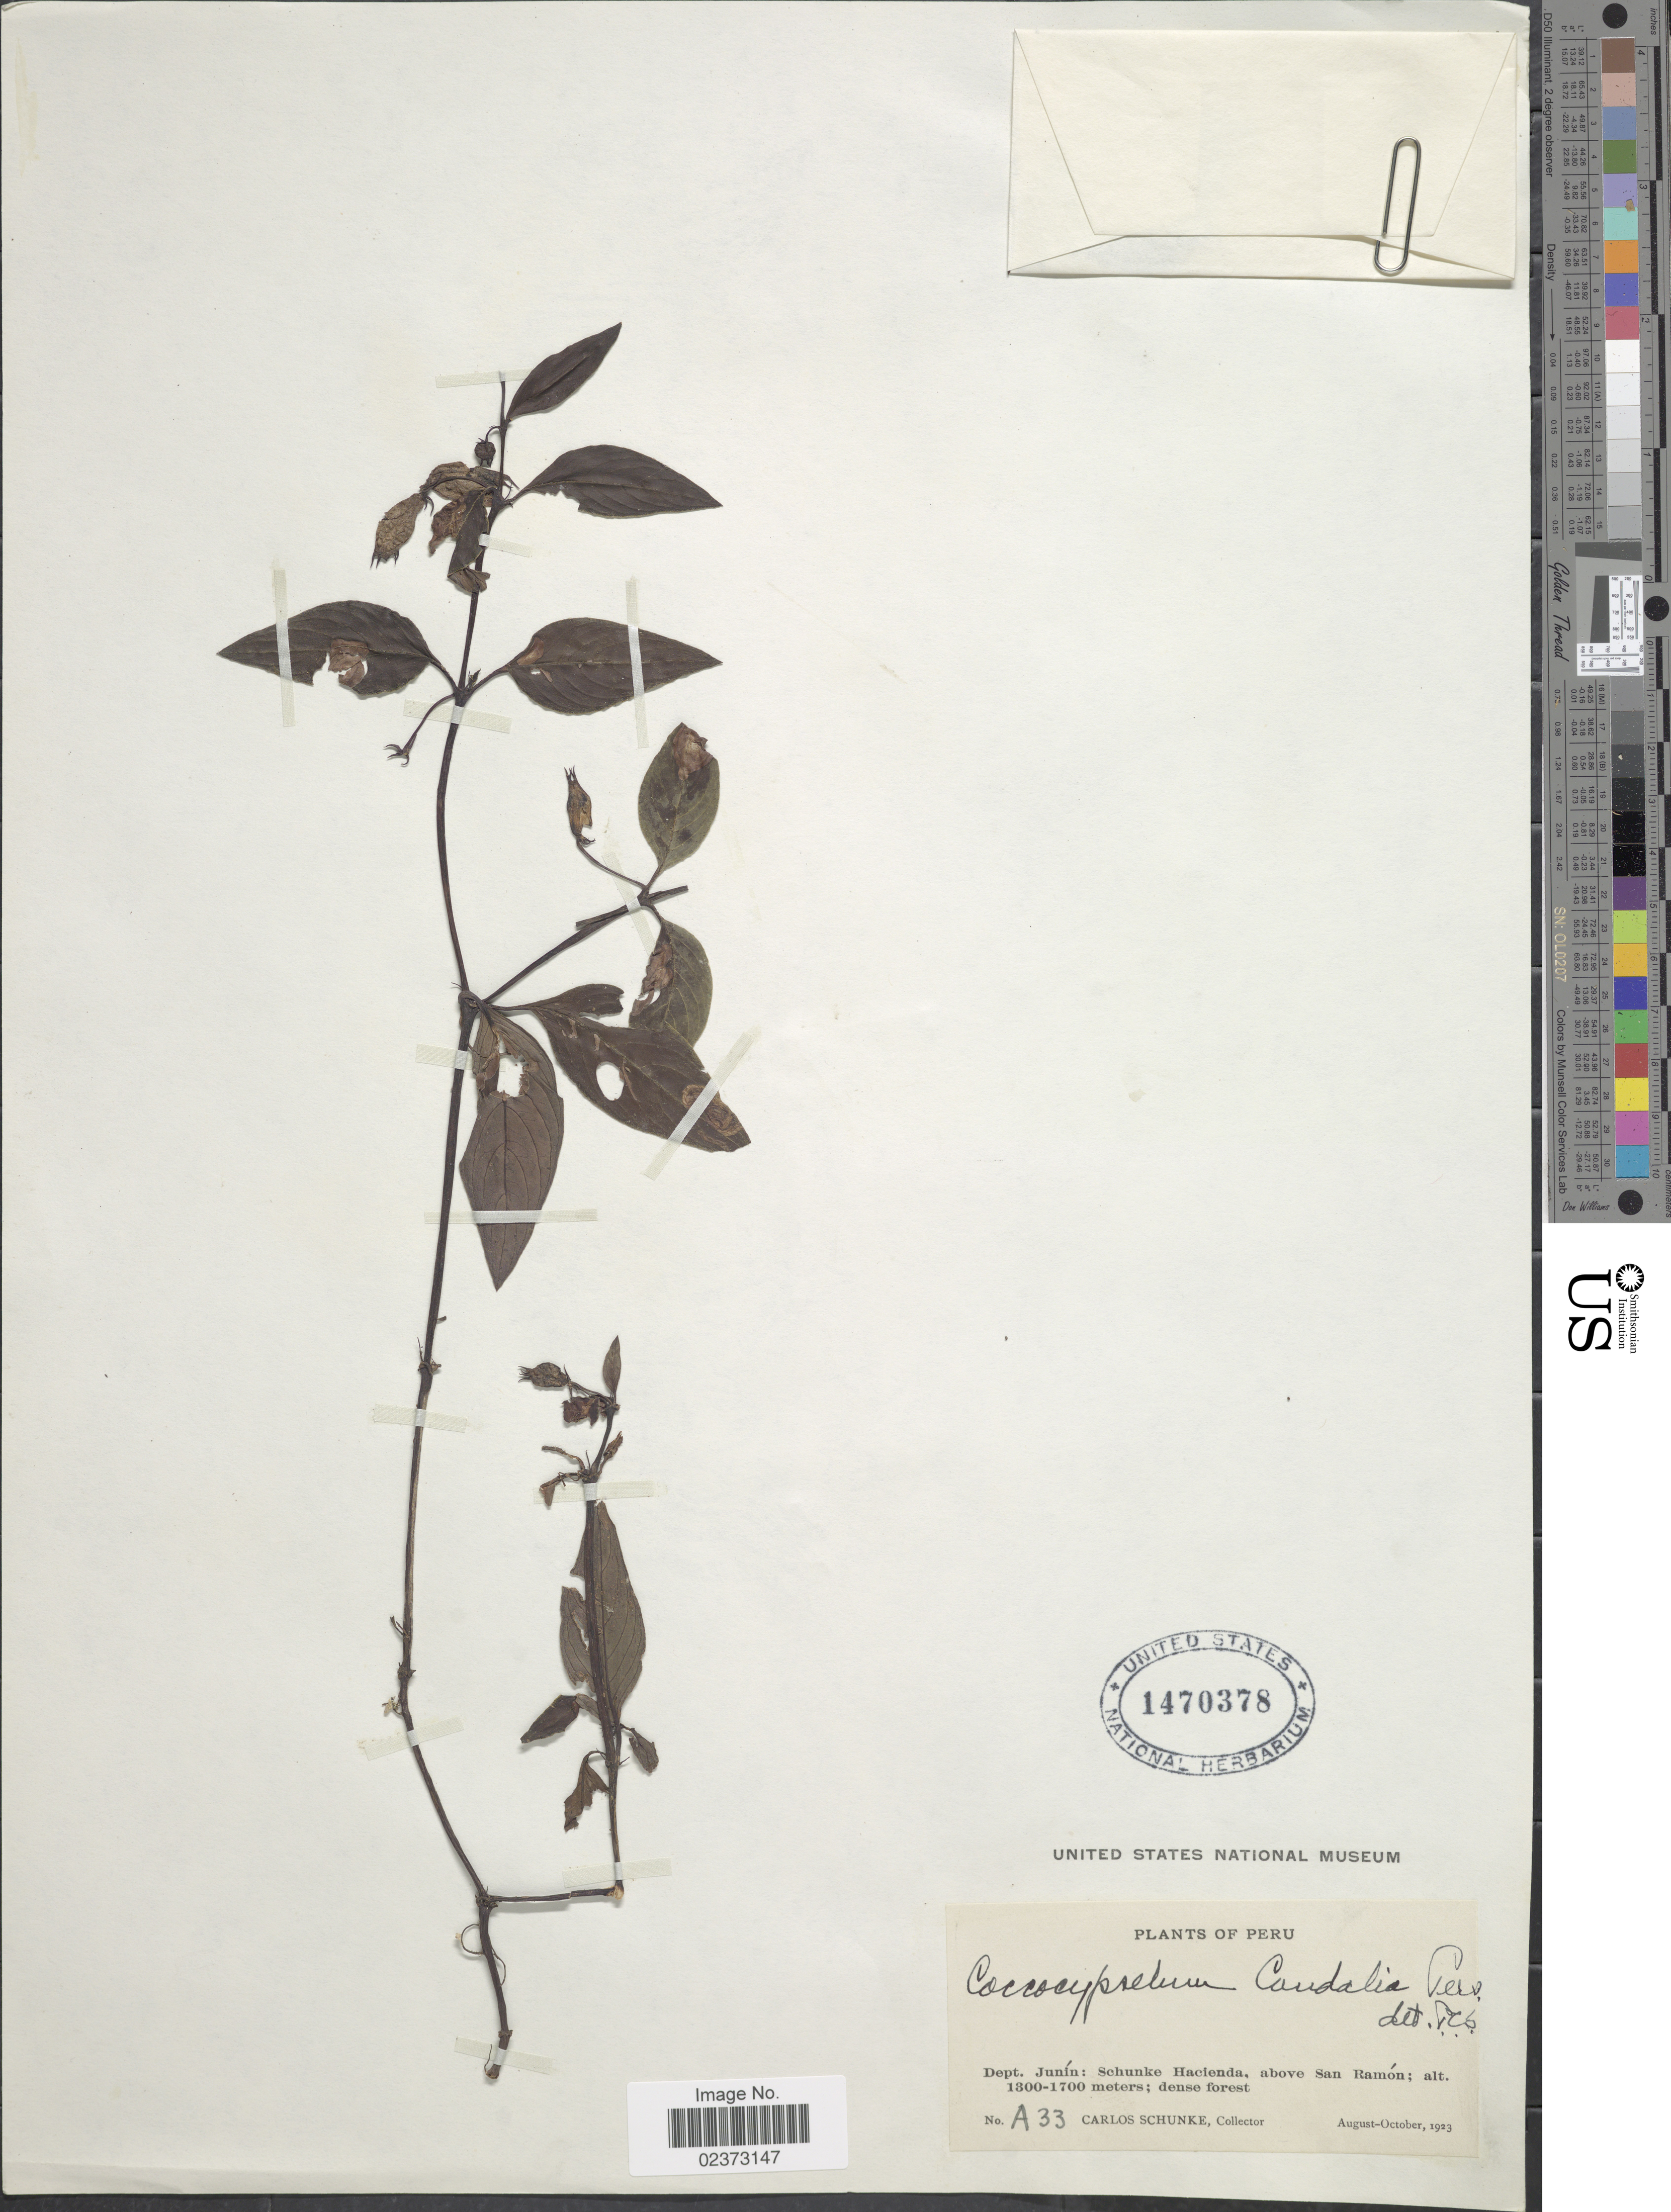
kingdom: Plantae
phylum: Tracheophyta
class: Magnoliopsida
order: Gentianales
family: Rubiaceae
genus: Coccocypselum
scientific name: Coccocypselum condalia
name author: Pers.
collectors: C. Schunke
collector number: A33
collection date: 1923-08/1923-10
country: Peru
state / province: Junín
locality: Dept. Junin: Schunke Hacienda, above San Ramon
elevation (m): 1300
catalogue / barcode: US 1470378